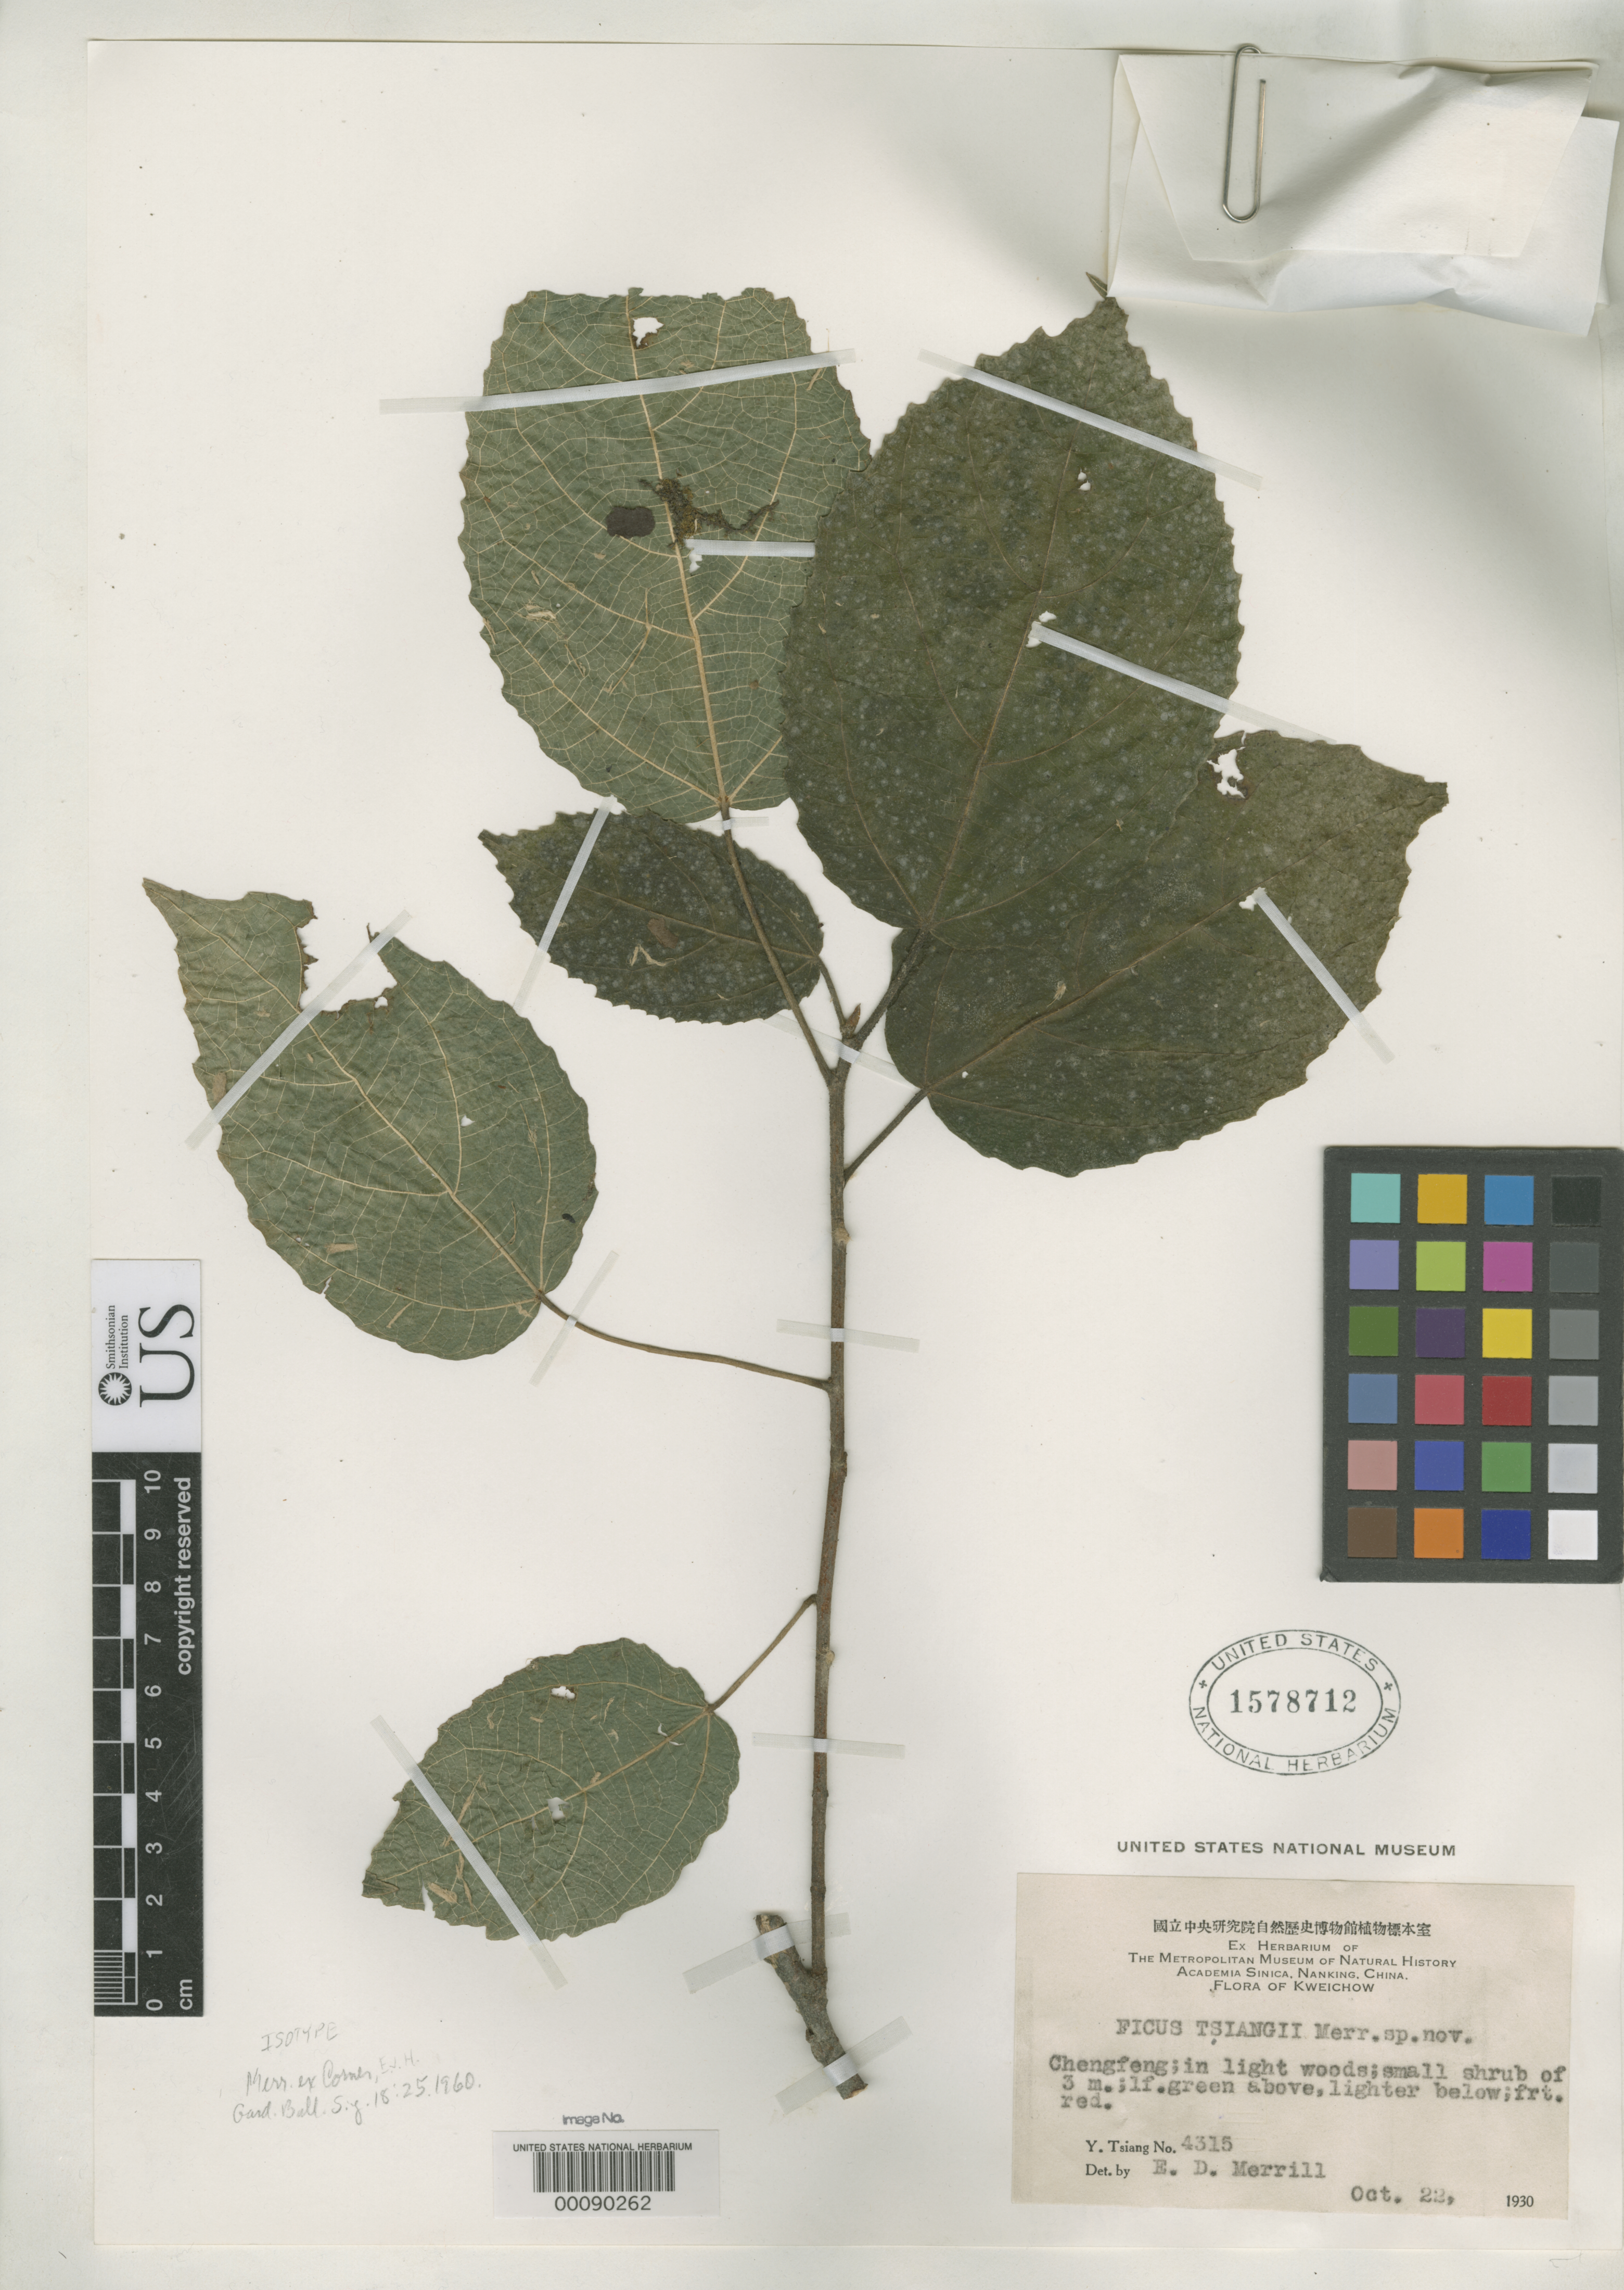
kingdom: Plantae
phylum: Tracheophyta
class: Magnoliopsida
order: Rosales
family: Moraceae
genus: Ficus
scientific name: Ficus tsiangii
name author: Merr. ex Corner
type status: Isotype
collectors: Y. Tsiang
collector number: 4315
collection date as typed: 22 Oct 1930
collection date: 1930-10-22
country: China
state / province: Guizhou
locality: Chengfeng.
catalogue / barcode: US 1578712